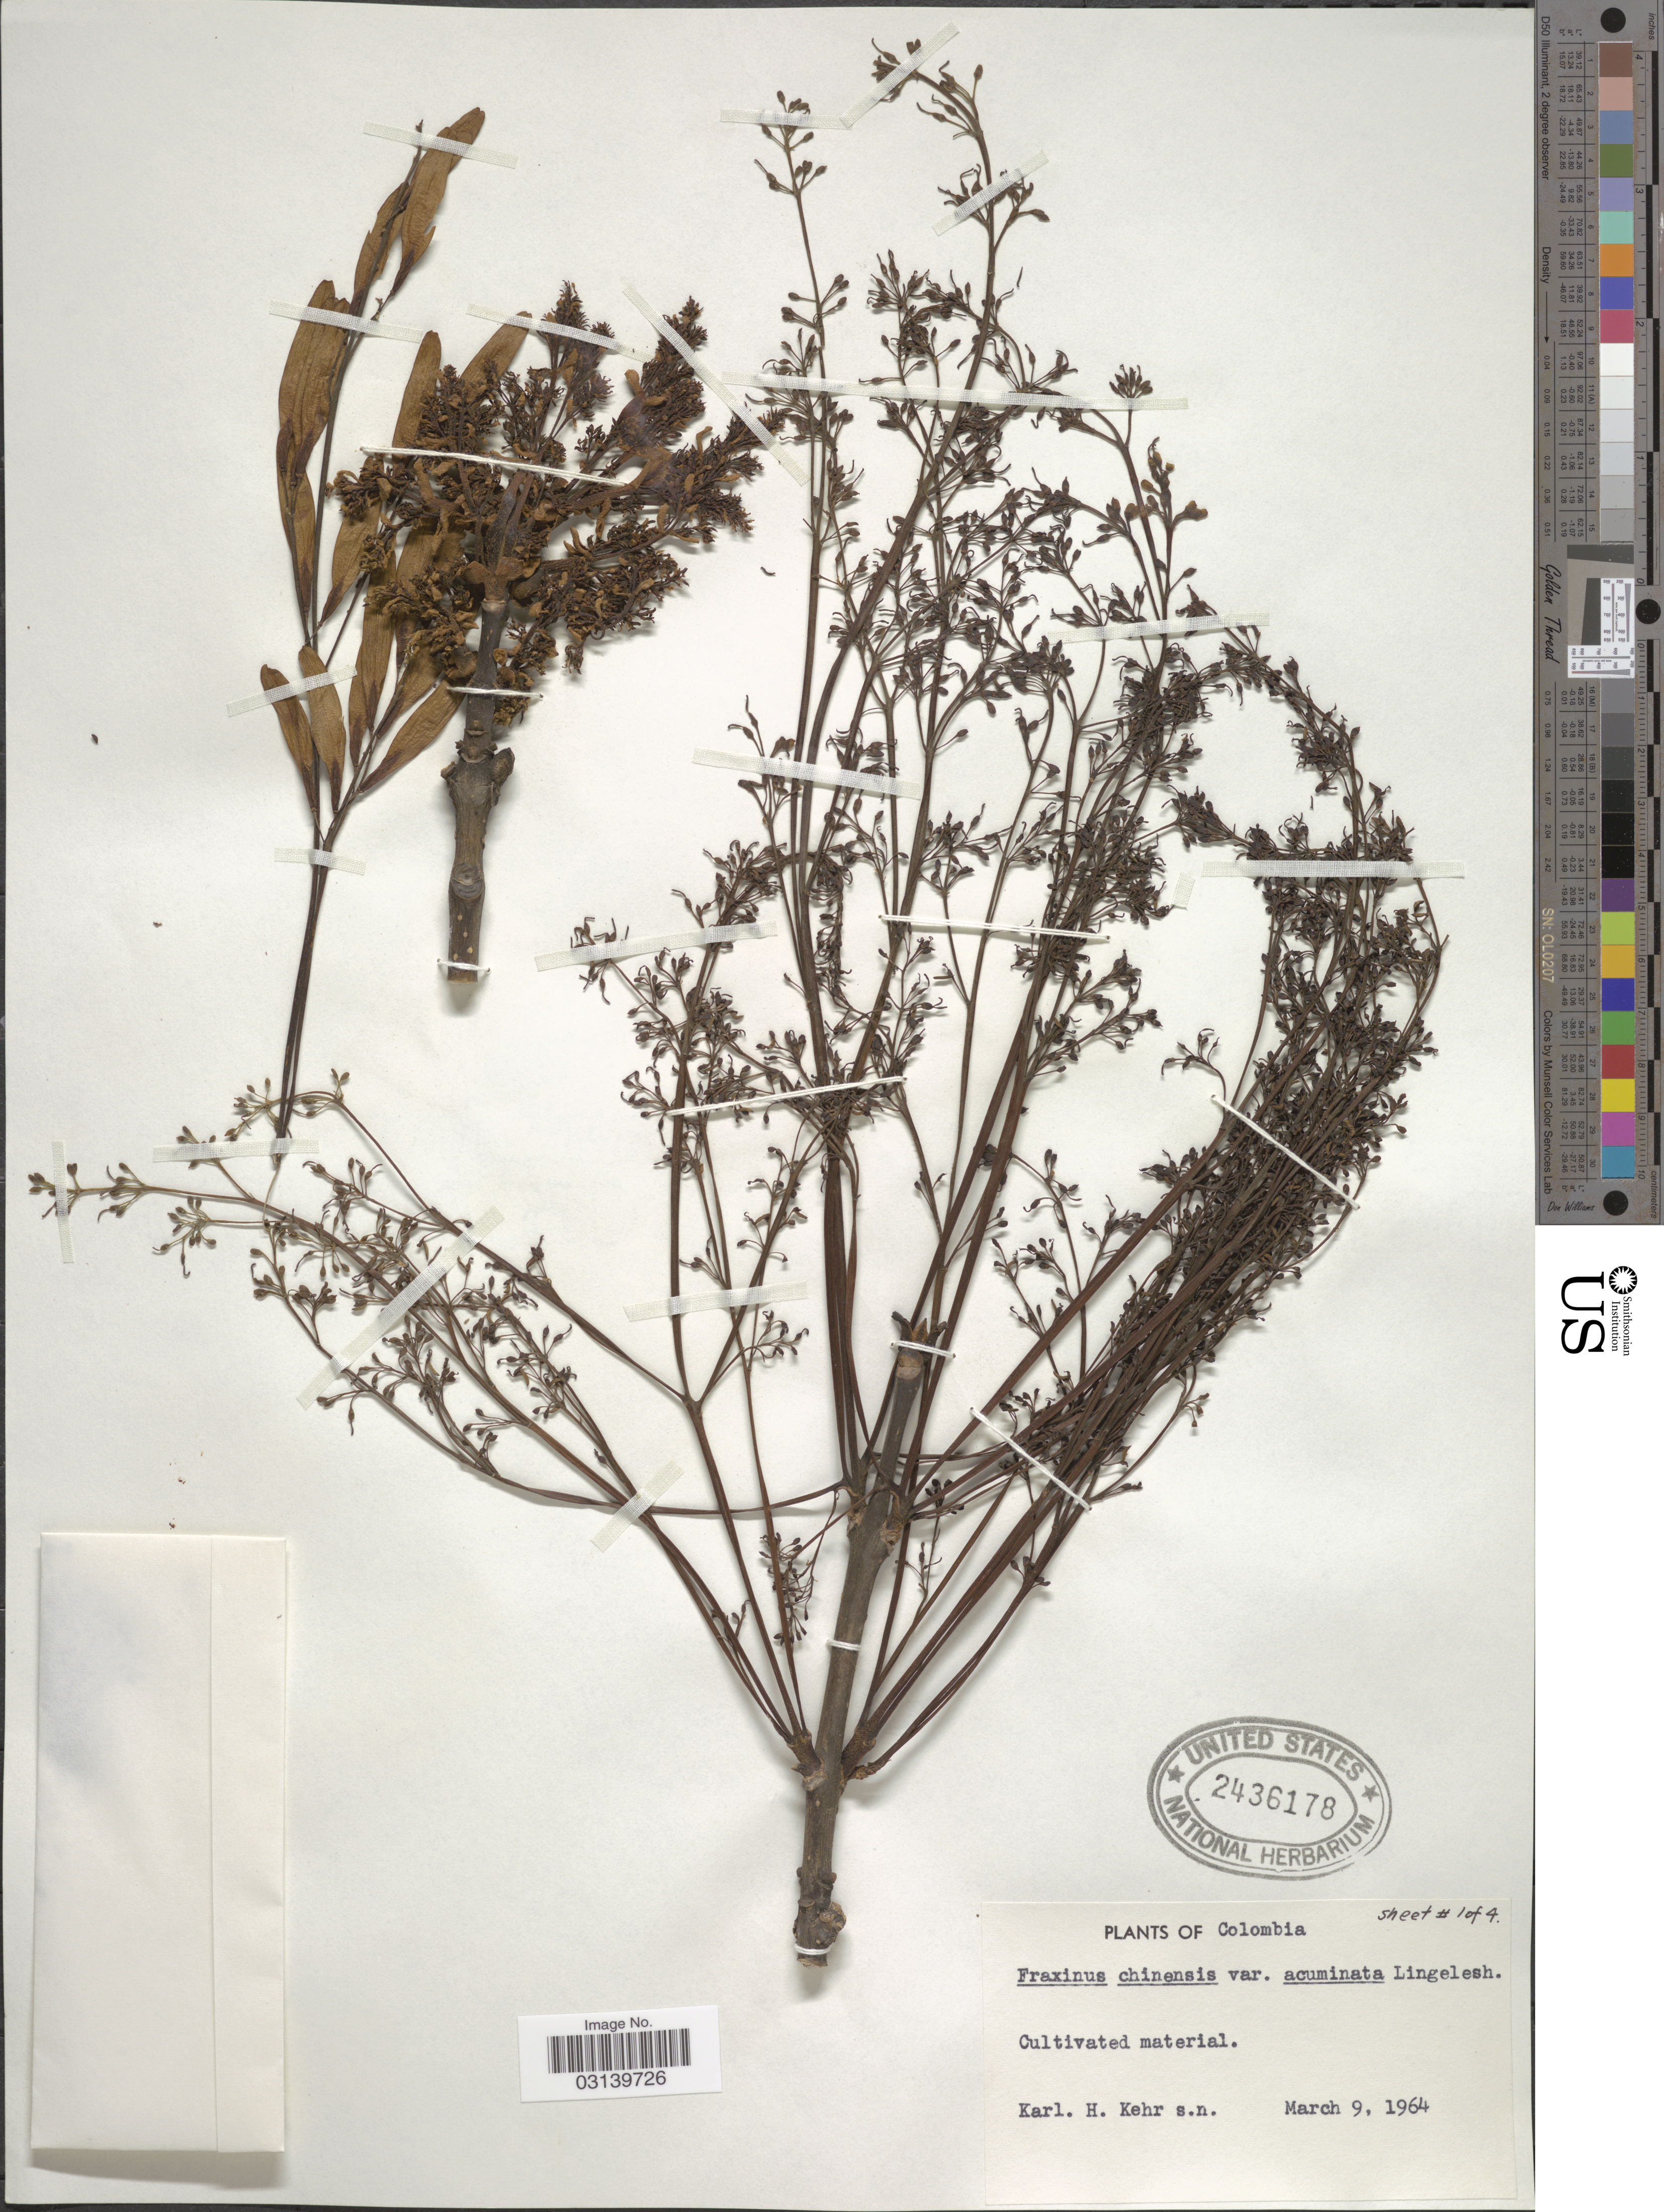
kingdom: Plantae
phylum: Tracheophyta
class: Magnoliopsida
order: Lamiales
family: Oleaceae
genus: Fraxinus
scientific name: Fraxinus chinensis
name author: Roxb.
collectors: K. Kehr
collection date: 1964-03-09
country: Colombia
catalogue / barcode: US 2436178